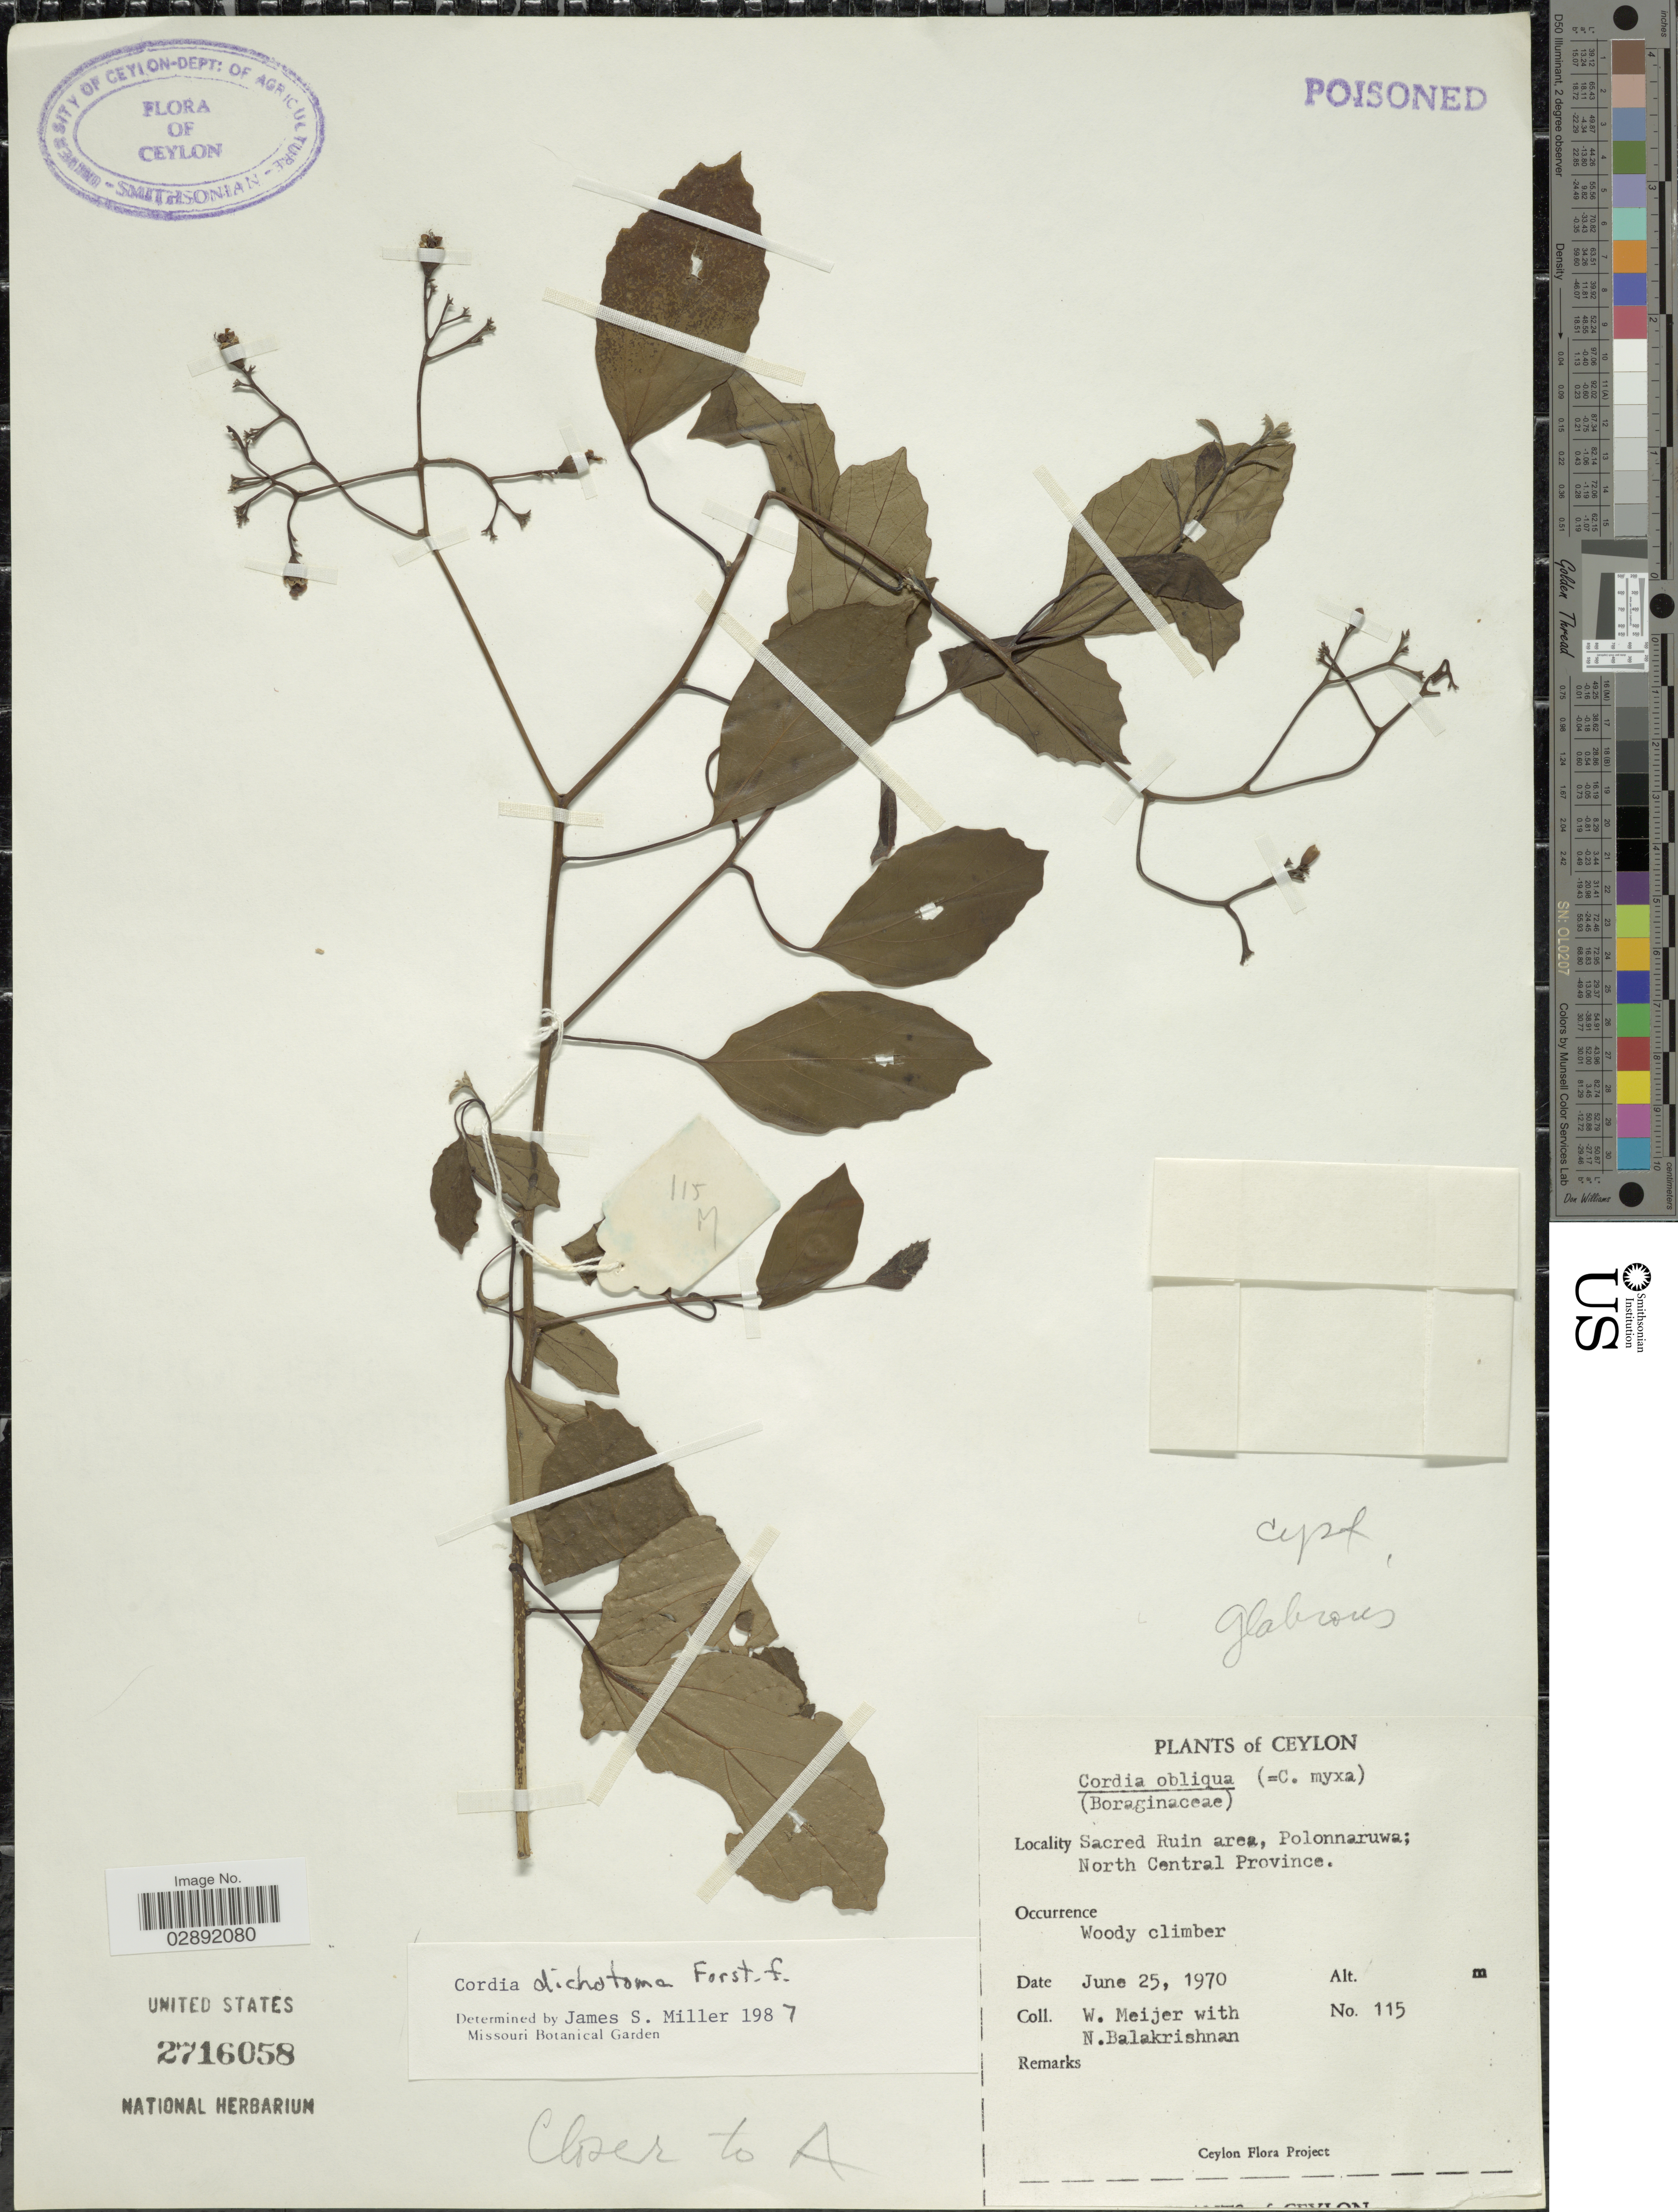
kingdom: Plantae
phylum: Tracheophyta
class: Magnoliopsida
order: Boraginales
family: Cordiaceae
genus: Cordia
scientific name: Cordia dichotoma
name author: G. Forst.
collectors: W. Meijer & N. Balakrishnan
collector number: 115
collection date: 1970-06-25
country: Sri Lanka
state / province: North Central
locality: Ceylon, Sacred Ruin area, Polonnaruwa; North Central Province.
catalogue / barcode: US 2716058